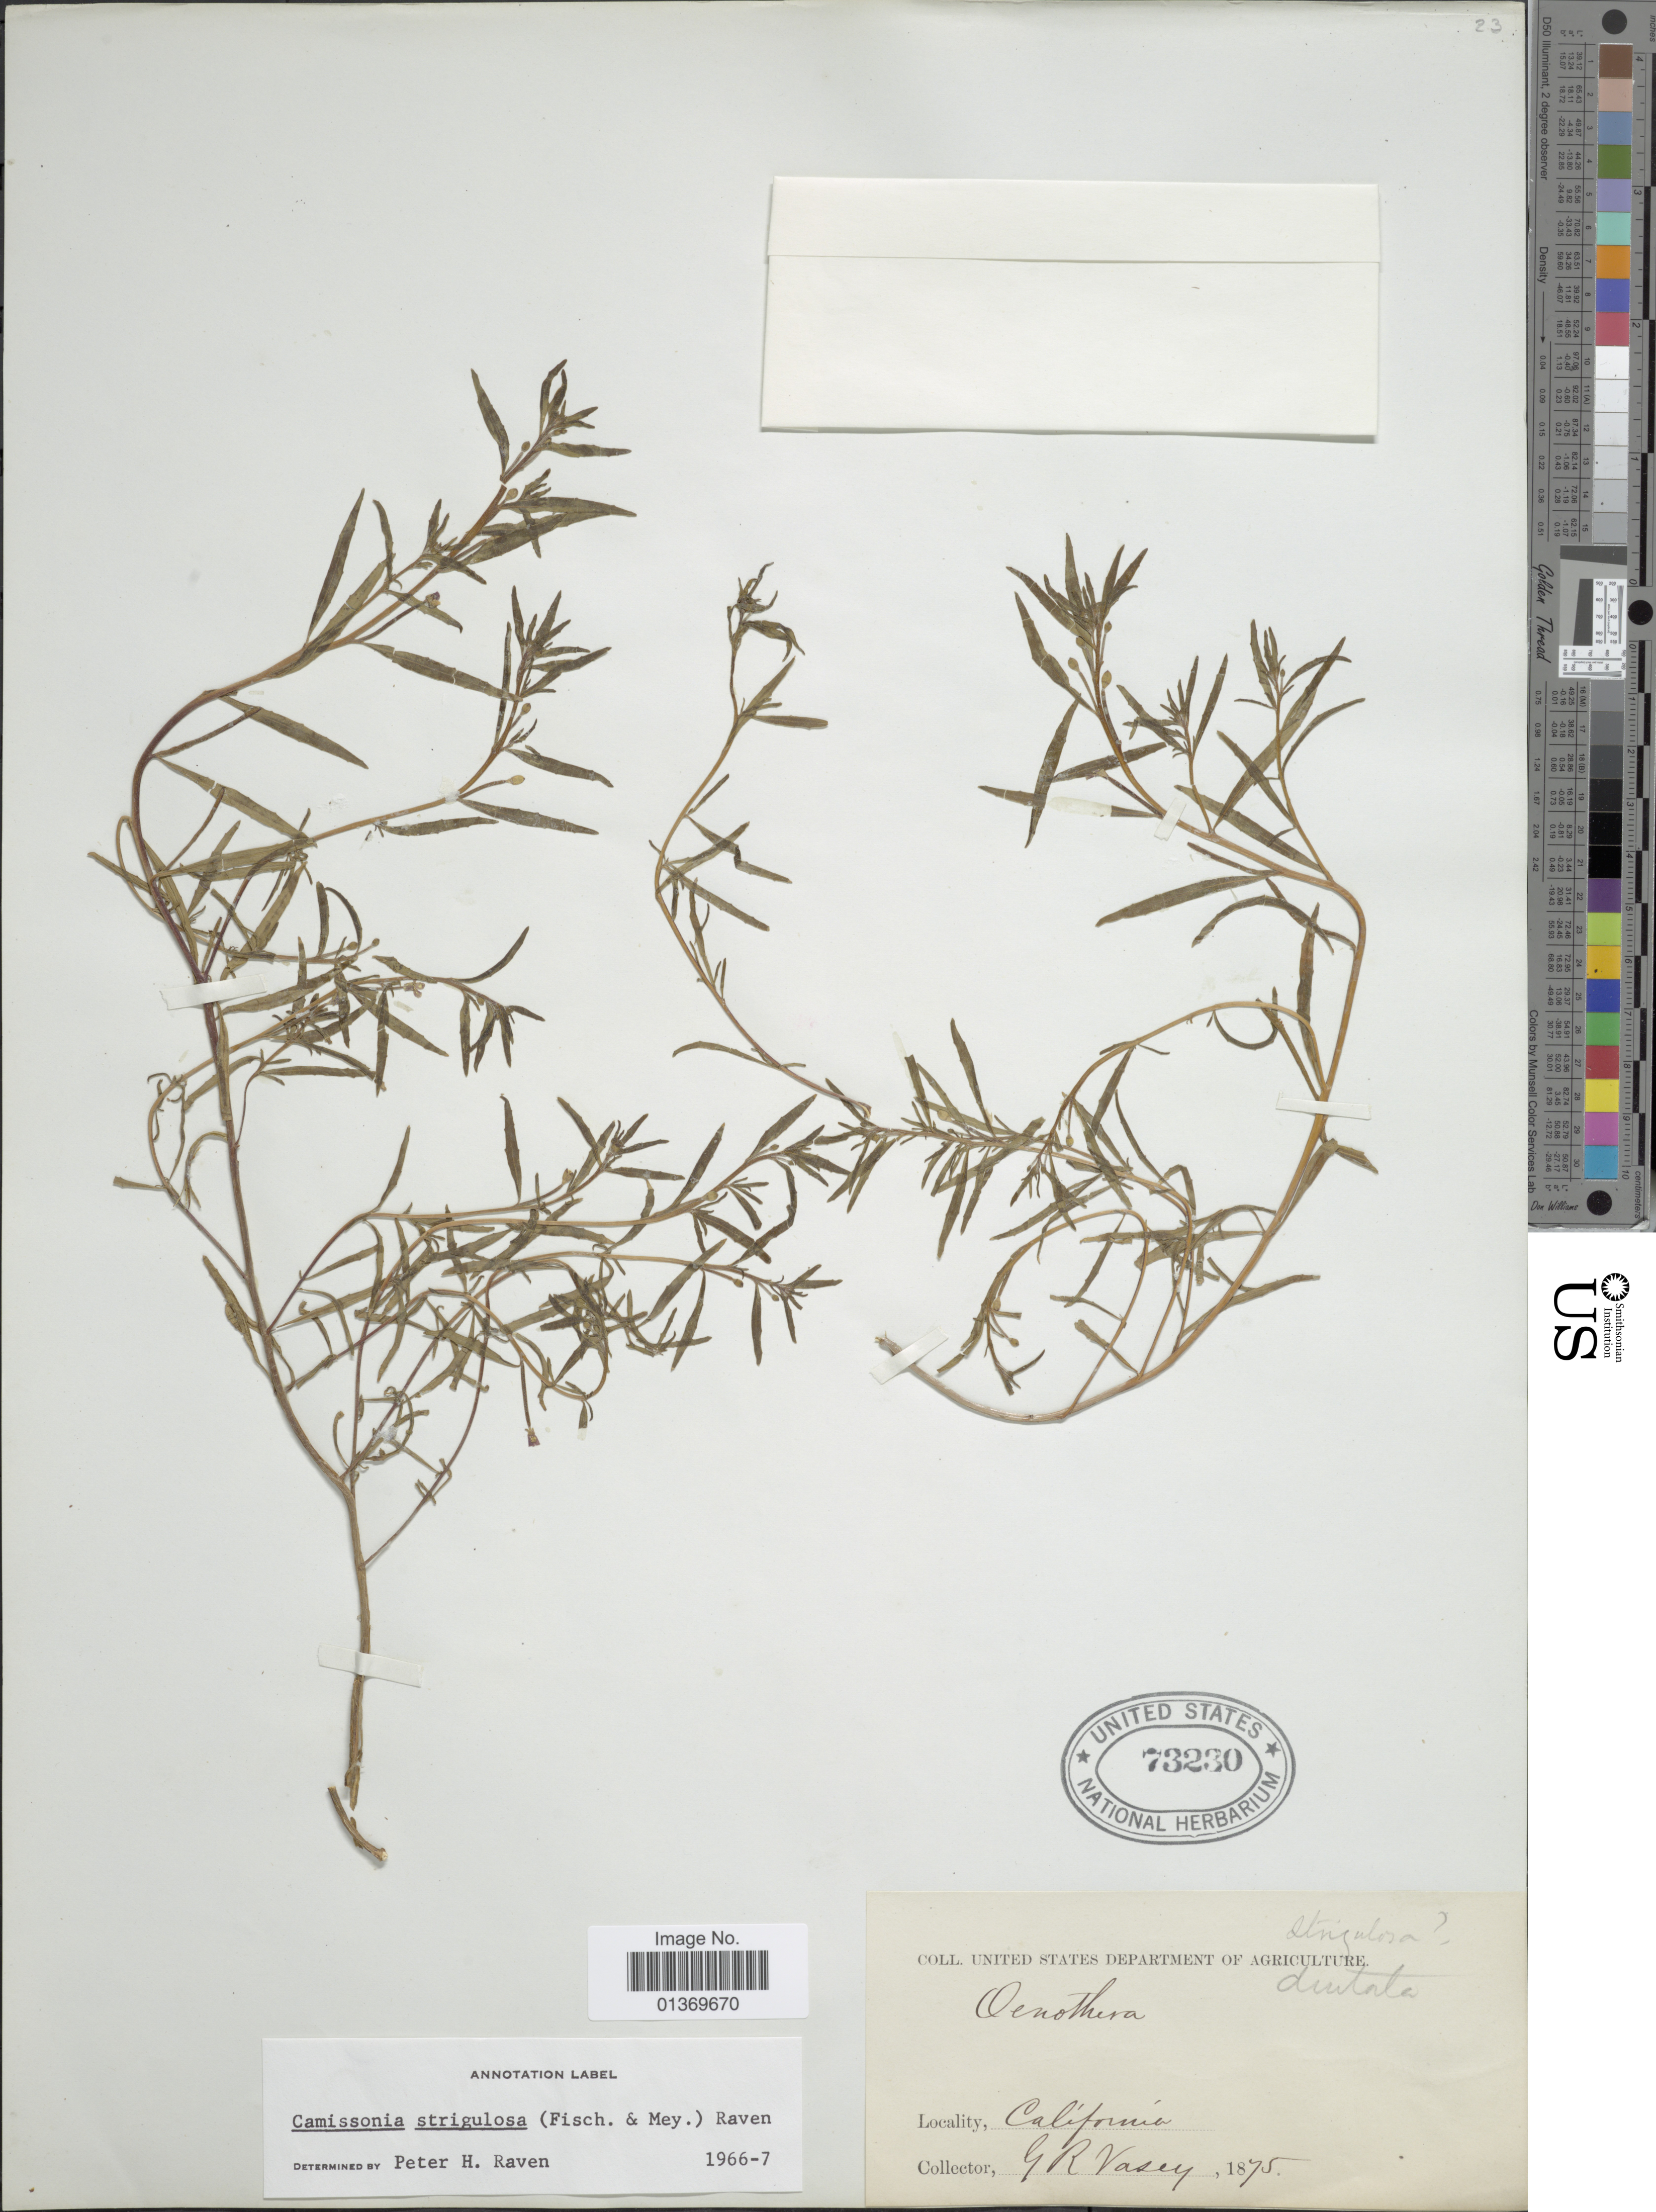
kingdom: Plantae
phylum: Tracheophyta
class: Magnoliopsida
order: Myrtales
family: Onagraceae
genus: Camissonia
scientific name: Camissonia strigulosa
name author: (Fisch. & C.A. Mey.) P.H. Raven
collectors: G. R. Vasey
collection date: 1875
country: United States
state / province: California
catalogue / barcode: US 73230